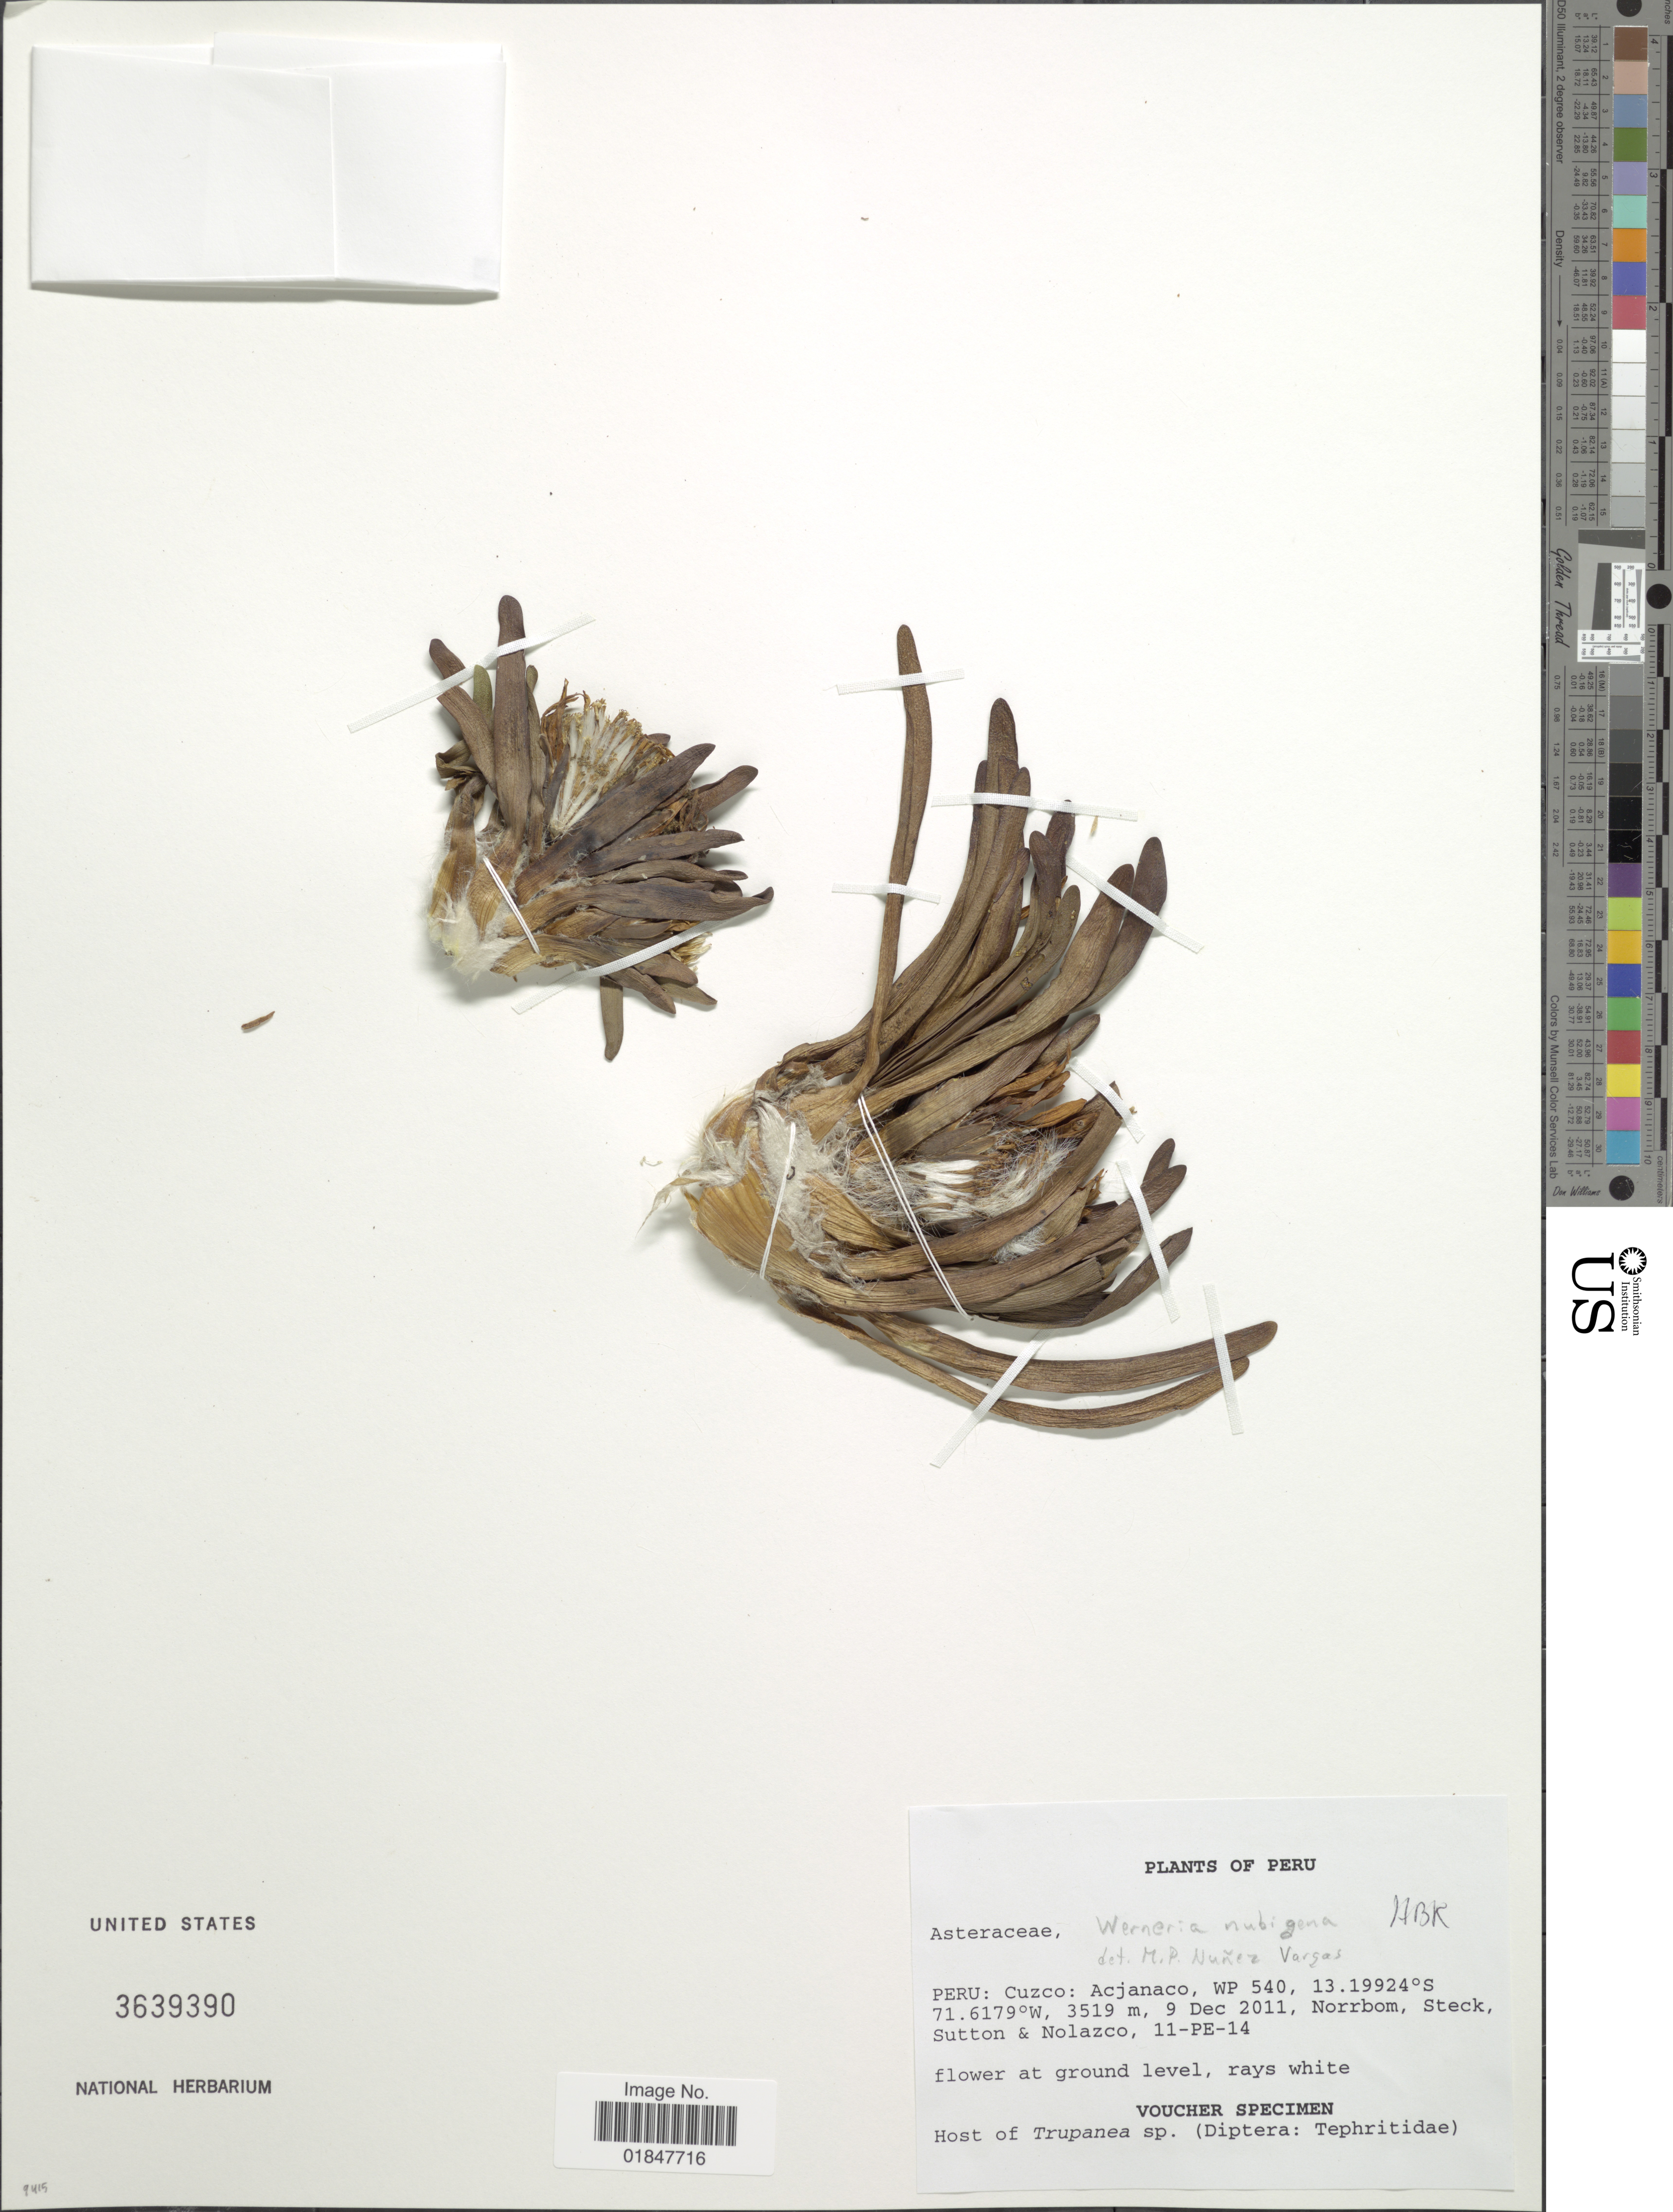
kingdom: Plantae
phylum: Tracheophyta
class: Magnoliopsida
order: Asterales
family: Asteraceae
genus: Werneria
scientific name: Werneria nubigena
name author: Kunth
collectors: A. L. Norrbom, Steck, Sutton, -- & Nolazco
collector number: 11-PE-14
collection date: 2011-12-09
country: Peru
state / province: Cusco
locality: Cuzco: Acjanaco, Wp 540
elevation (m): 3519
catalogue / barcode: US 3639390